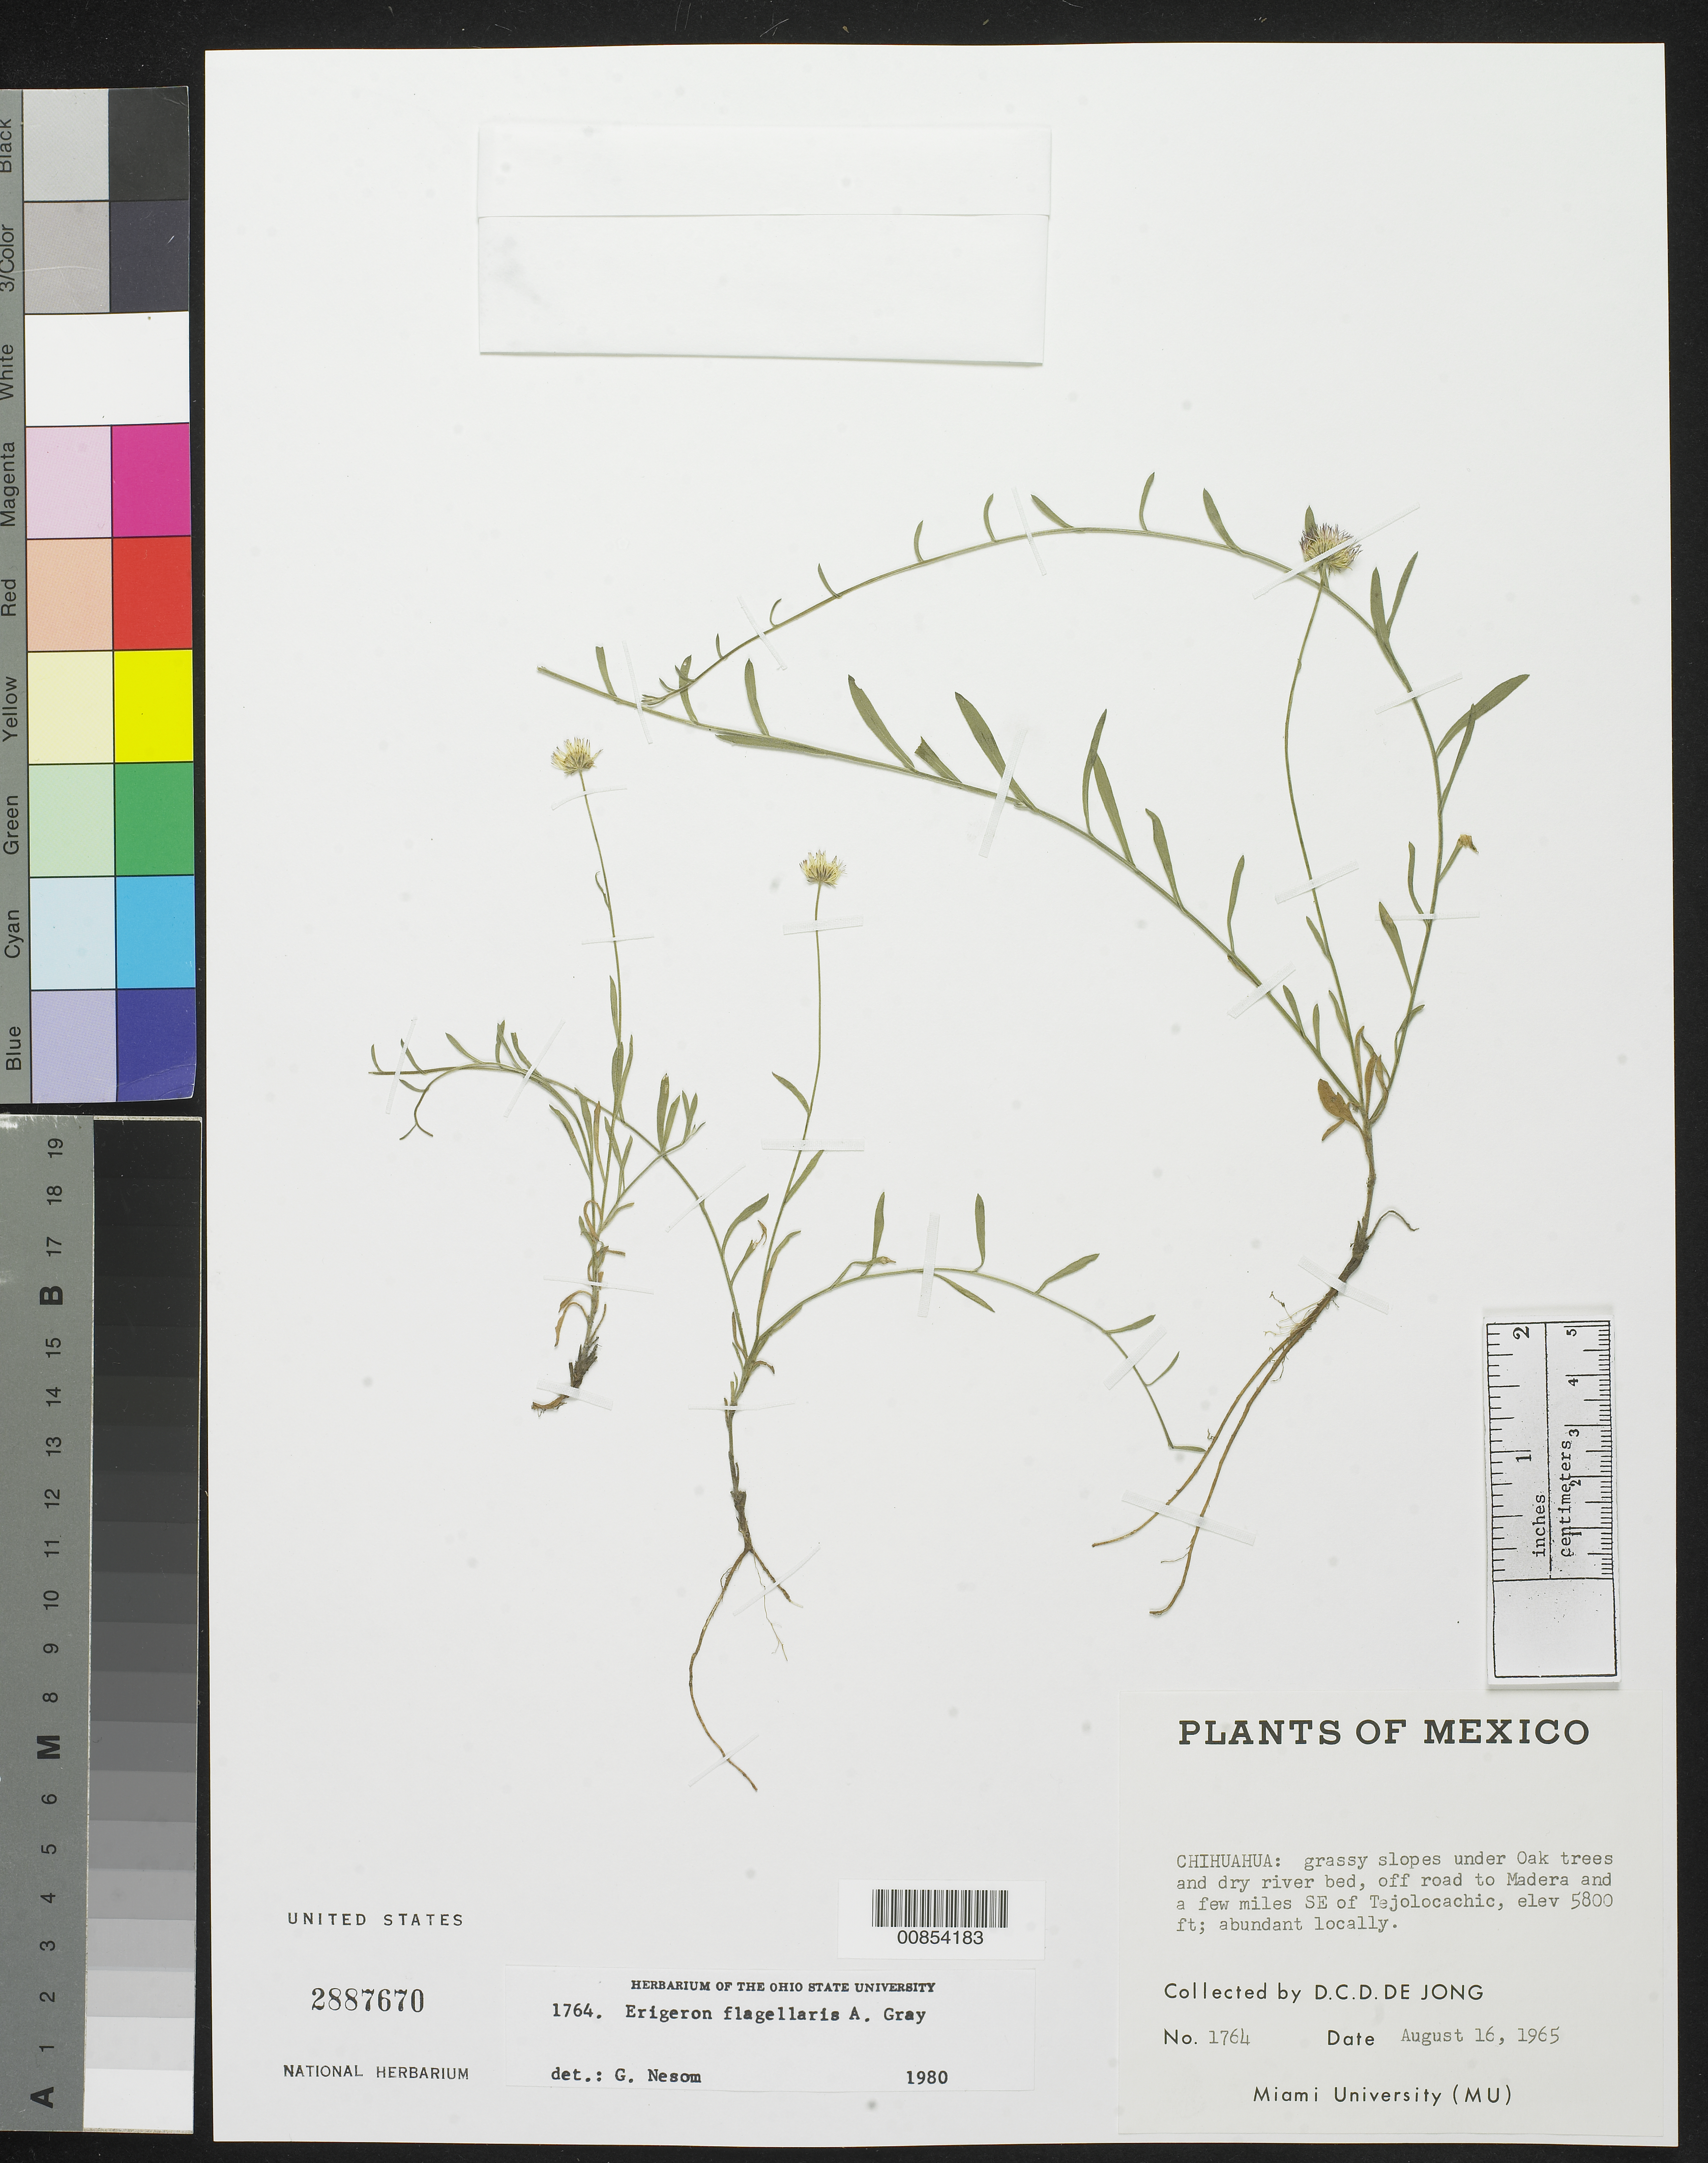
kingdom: Plantae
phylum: Tracheophyta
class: Magnoliopsida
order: Asterales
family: Asteraceae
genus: Erigeron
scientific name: Erigeron flagellaris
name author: A. Gray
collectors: D. de Jong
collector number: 1764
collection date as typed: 16 Aug 1965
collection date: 1965-08-16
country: Mexico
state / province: Chihuahua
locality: Grassy slopes under Oak trees and dry river bed, off road to Madera and a few miles SE of Tejolocachic.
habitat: Grassy slopes under Oak trees and dry river bed.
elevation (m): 1768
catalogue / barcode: US 2887670